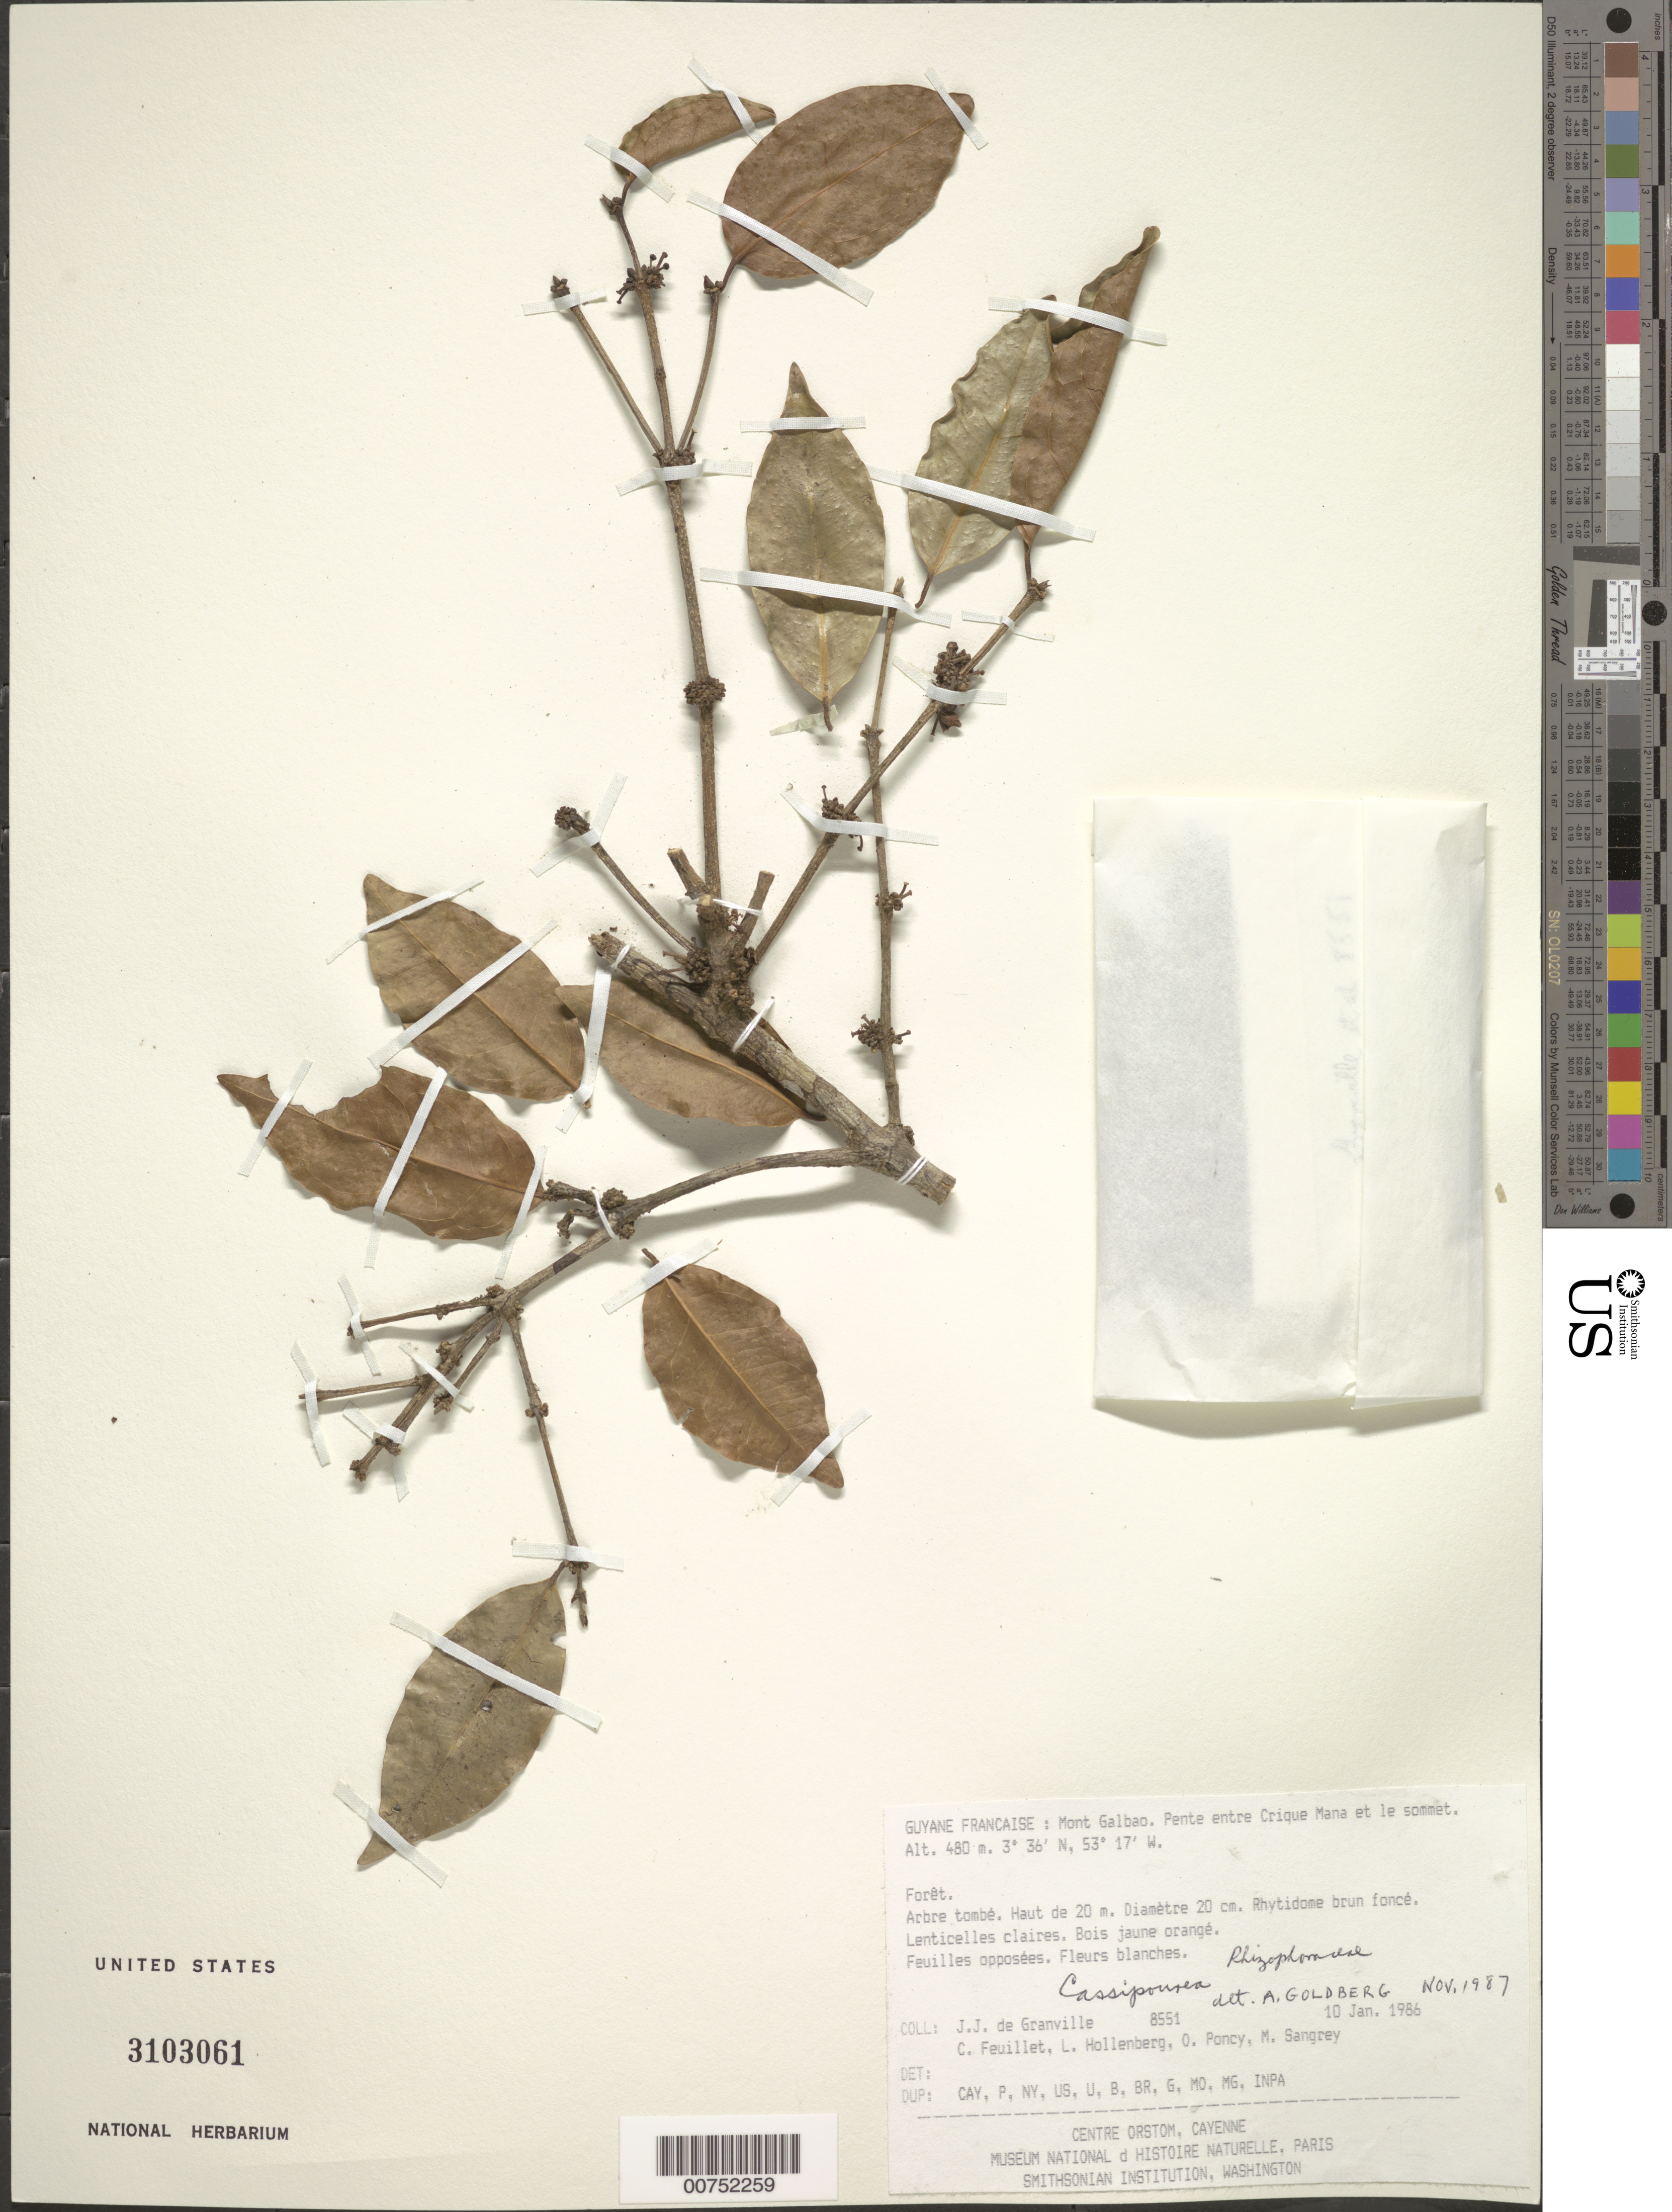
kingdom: Plantae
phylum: Tracheophyta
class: Magnoliopsida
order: Malpighiales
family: Rhizophoraceae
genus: Cassipourea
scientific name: Cassipourea sp.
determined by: Goldberg, Aaron, (US), NMNH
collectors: J.-J. de Granville, C. Feuillet, L. Hollenberg, O. Poncy & M. S. Sangrey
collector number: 8551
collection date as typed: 10-Jan-86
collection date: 1986-01-10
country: French Guiana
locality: Mont Galbao. Pente entre Crique Mana et le sommet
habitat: Forêt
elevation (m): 480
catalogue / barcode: US 3103061